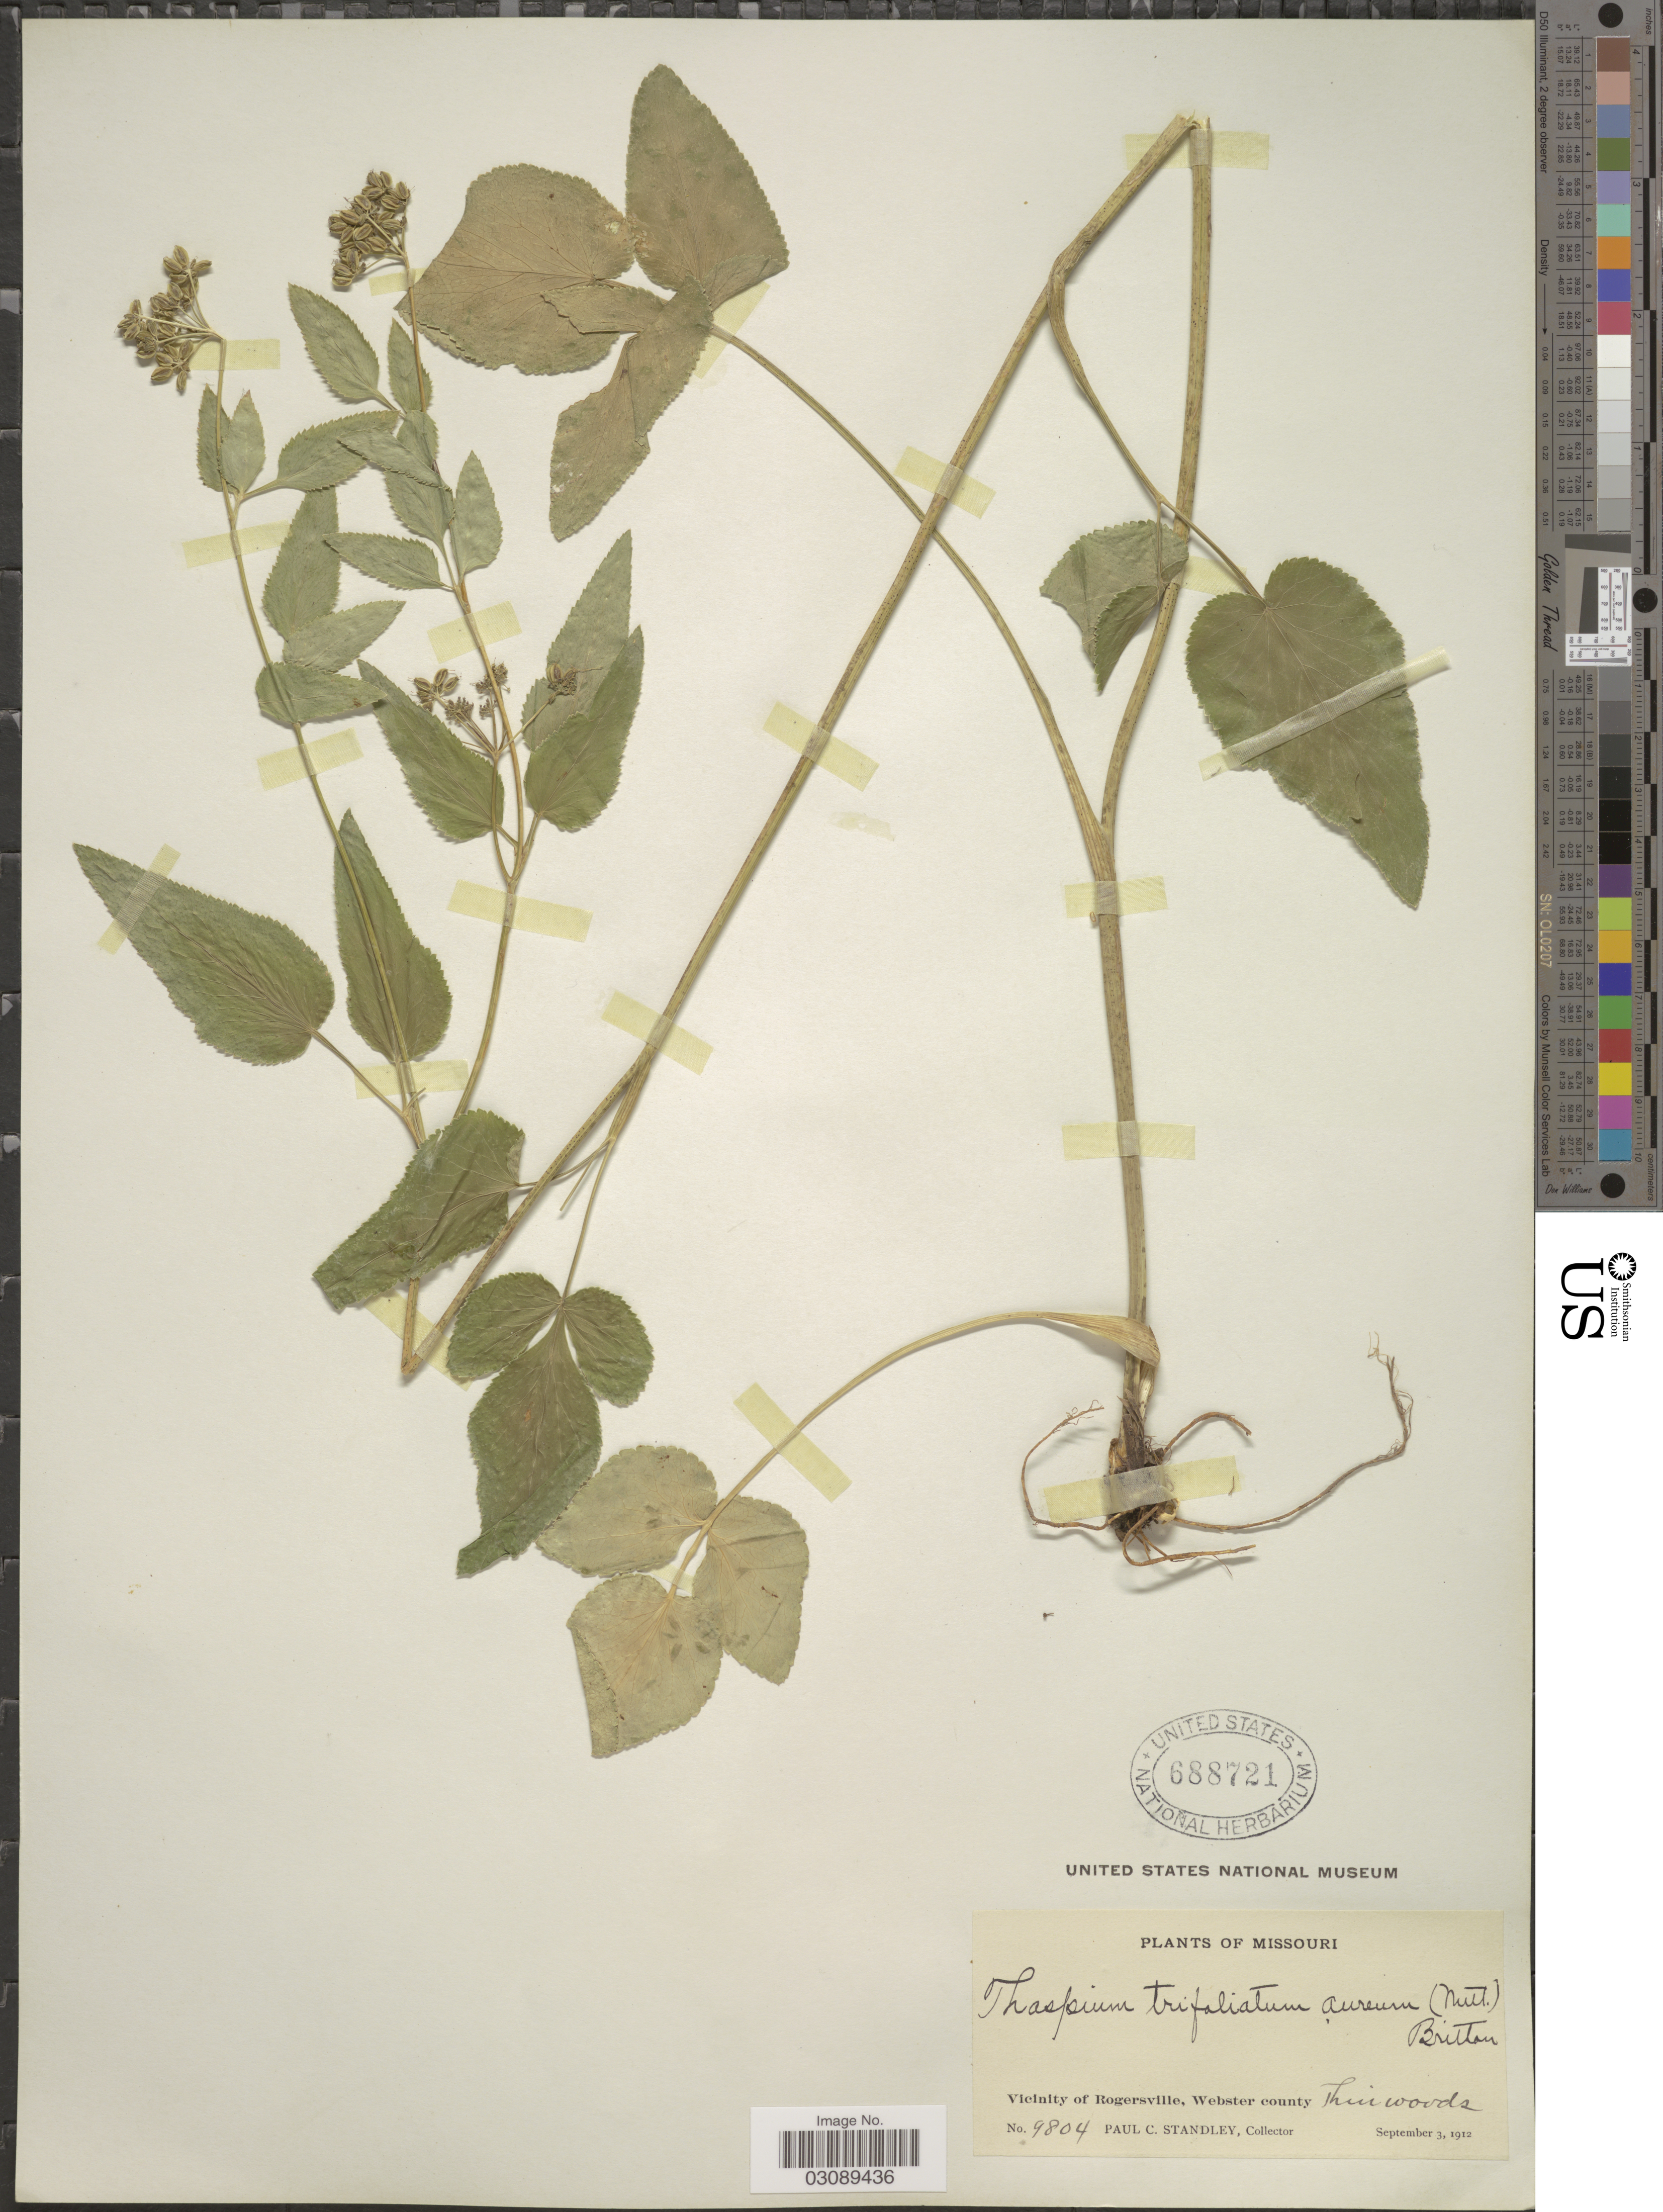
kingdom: Plantae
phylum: Tracheophyta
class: Magnoliopsida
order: Apiales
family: Apiaceae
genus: Thaspium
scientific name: Thaspium aureum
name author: (L.) Nutt.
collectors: P. C. Standley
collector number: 9804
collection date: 1912-09-03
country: United States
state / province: Missouri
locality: Vicinity of Rogersville, Webster County.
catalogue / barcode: US 688721